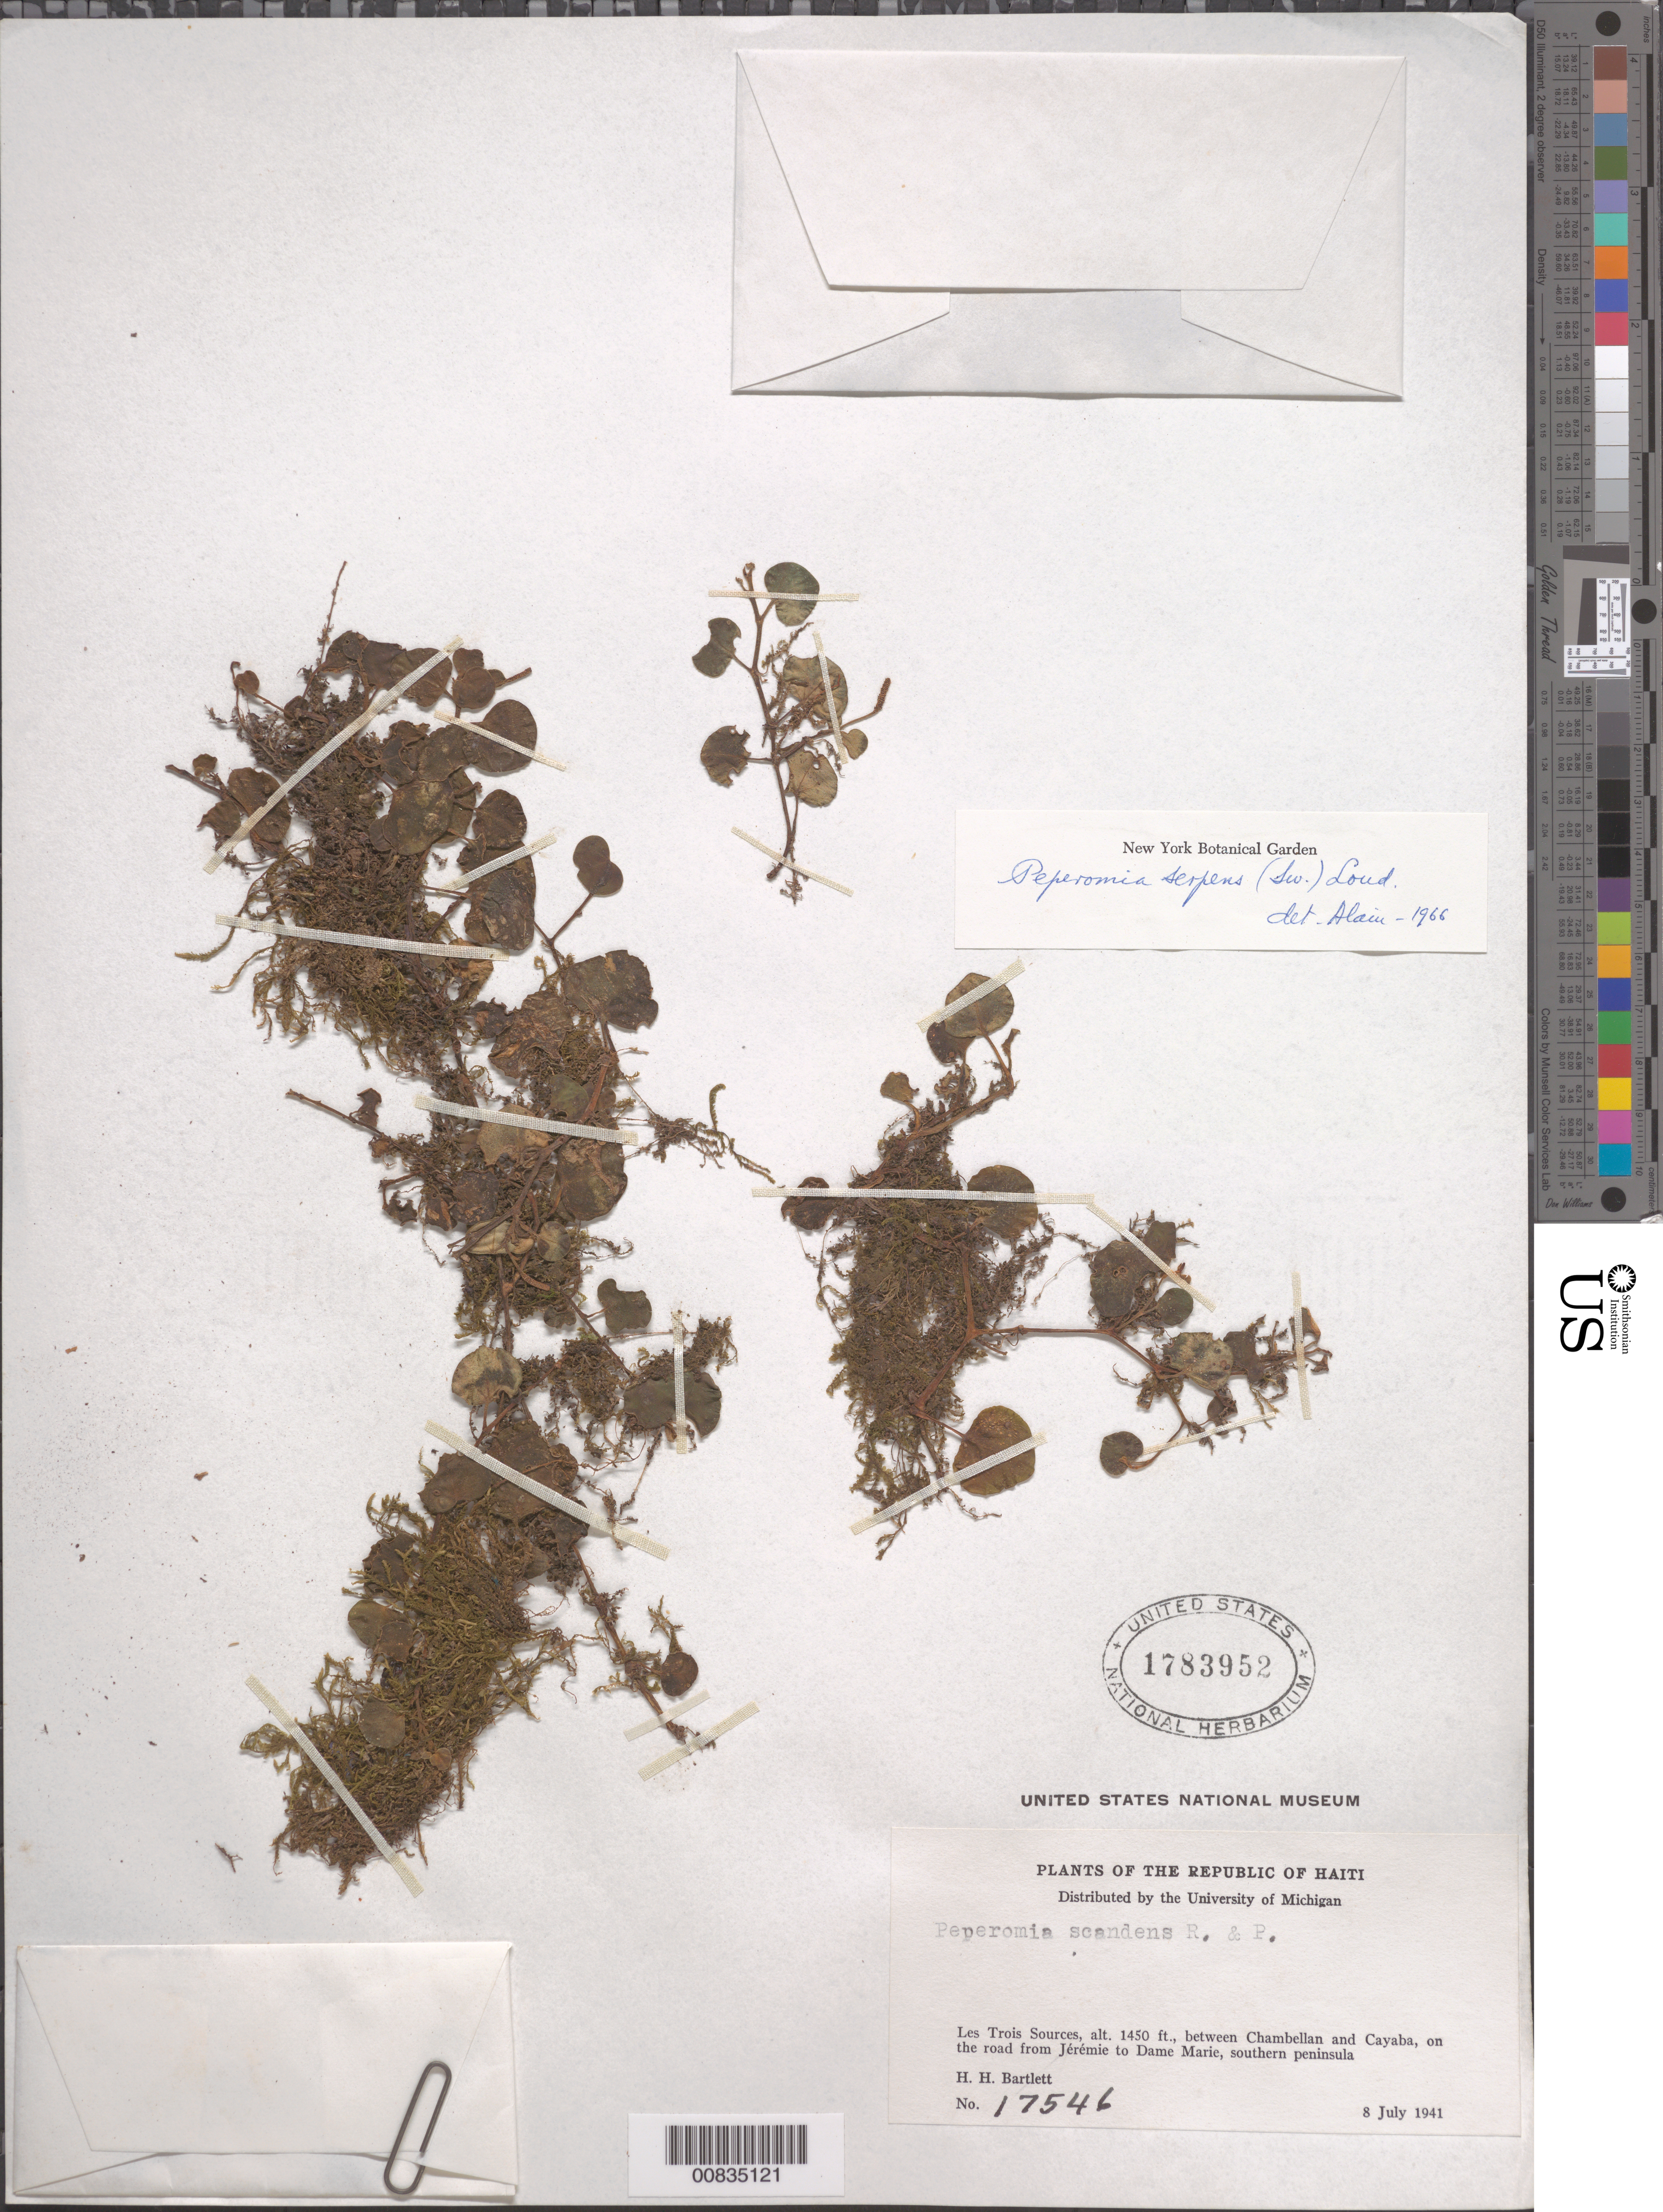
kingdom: Plantae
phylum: Tracheophyta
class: Magnoliopsida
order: Piperales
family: Piperaceae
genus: Peperomia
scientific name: Peperomia serpens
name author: (Sw.) Loudon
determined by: Liogier, Alain H.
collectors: H. H. Bartlett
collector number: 17546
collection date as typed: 08 Jul 1941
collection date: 1941-07-08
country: Haiti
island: Hispaniola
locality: Les Trois Sources, between Chambellan and Cayaba, on the road from Jérémie to Dame Marie, southern peninsula.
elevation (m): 442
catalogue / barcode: US 1783952